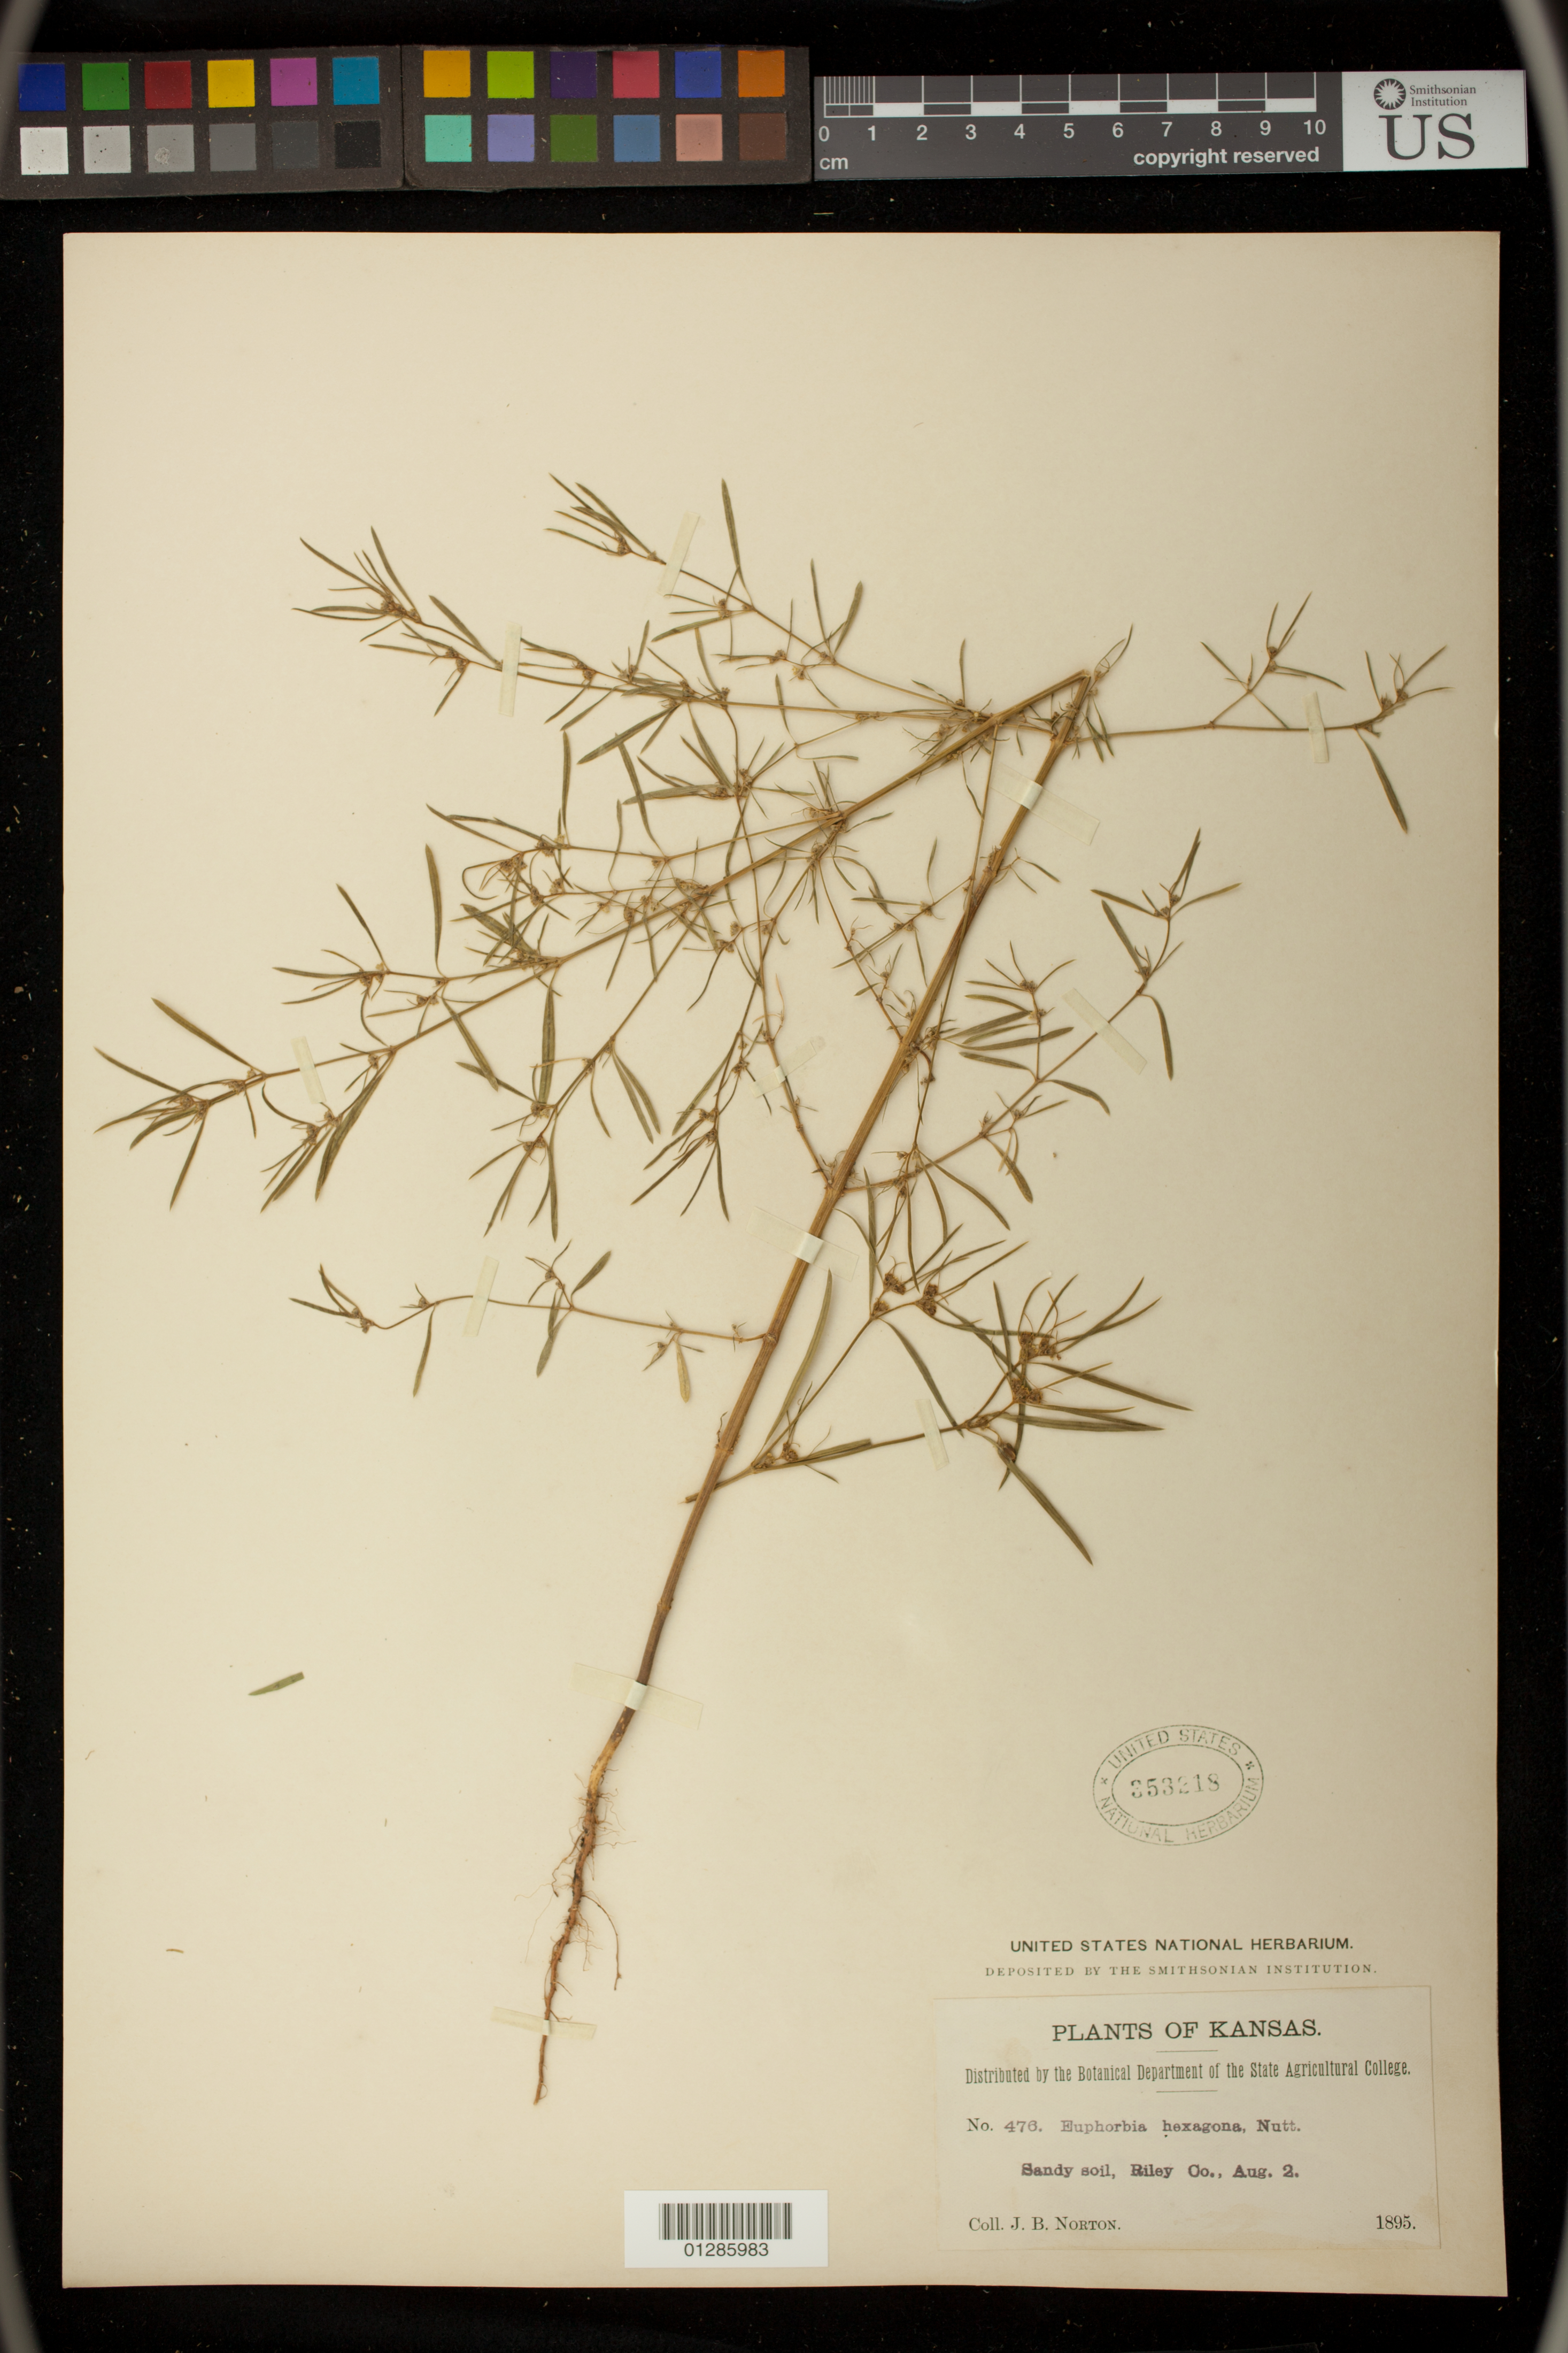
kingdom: Plantae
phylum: Tracheophyta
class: Magnoliopsida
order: Malpighiales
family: Euphorbiaceae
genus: Euphorbia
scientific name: Euphorbia hexagona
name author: Nutt. ex Spreng.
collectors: J. B. Norton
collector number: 476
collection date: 1895-08-02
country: United States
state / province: Kansas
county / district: Riley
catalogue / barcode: US 353218